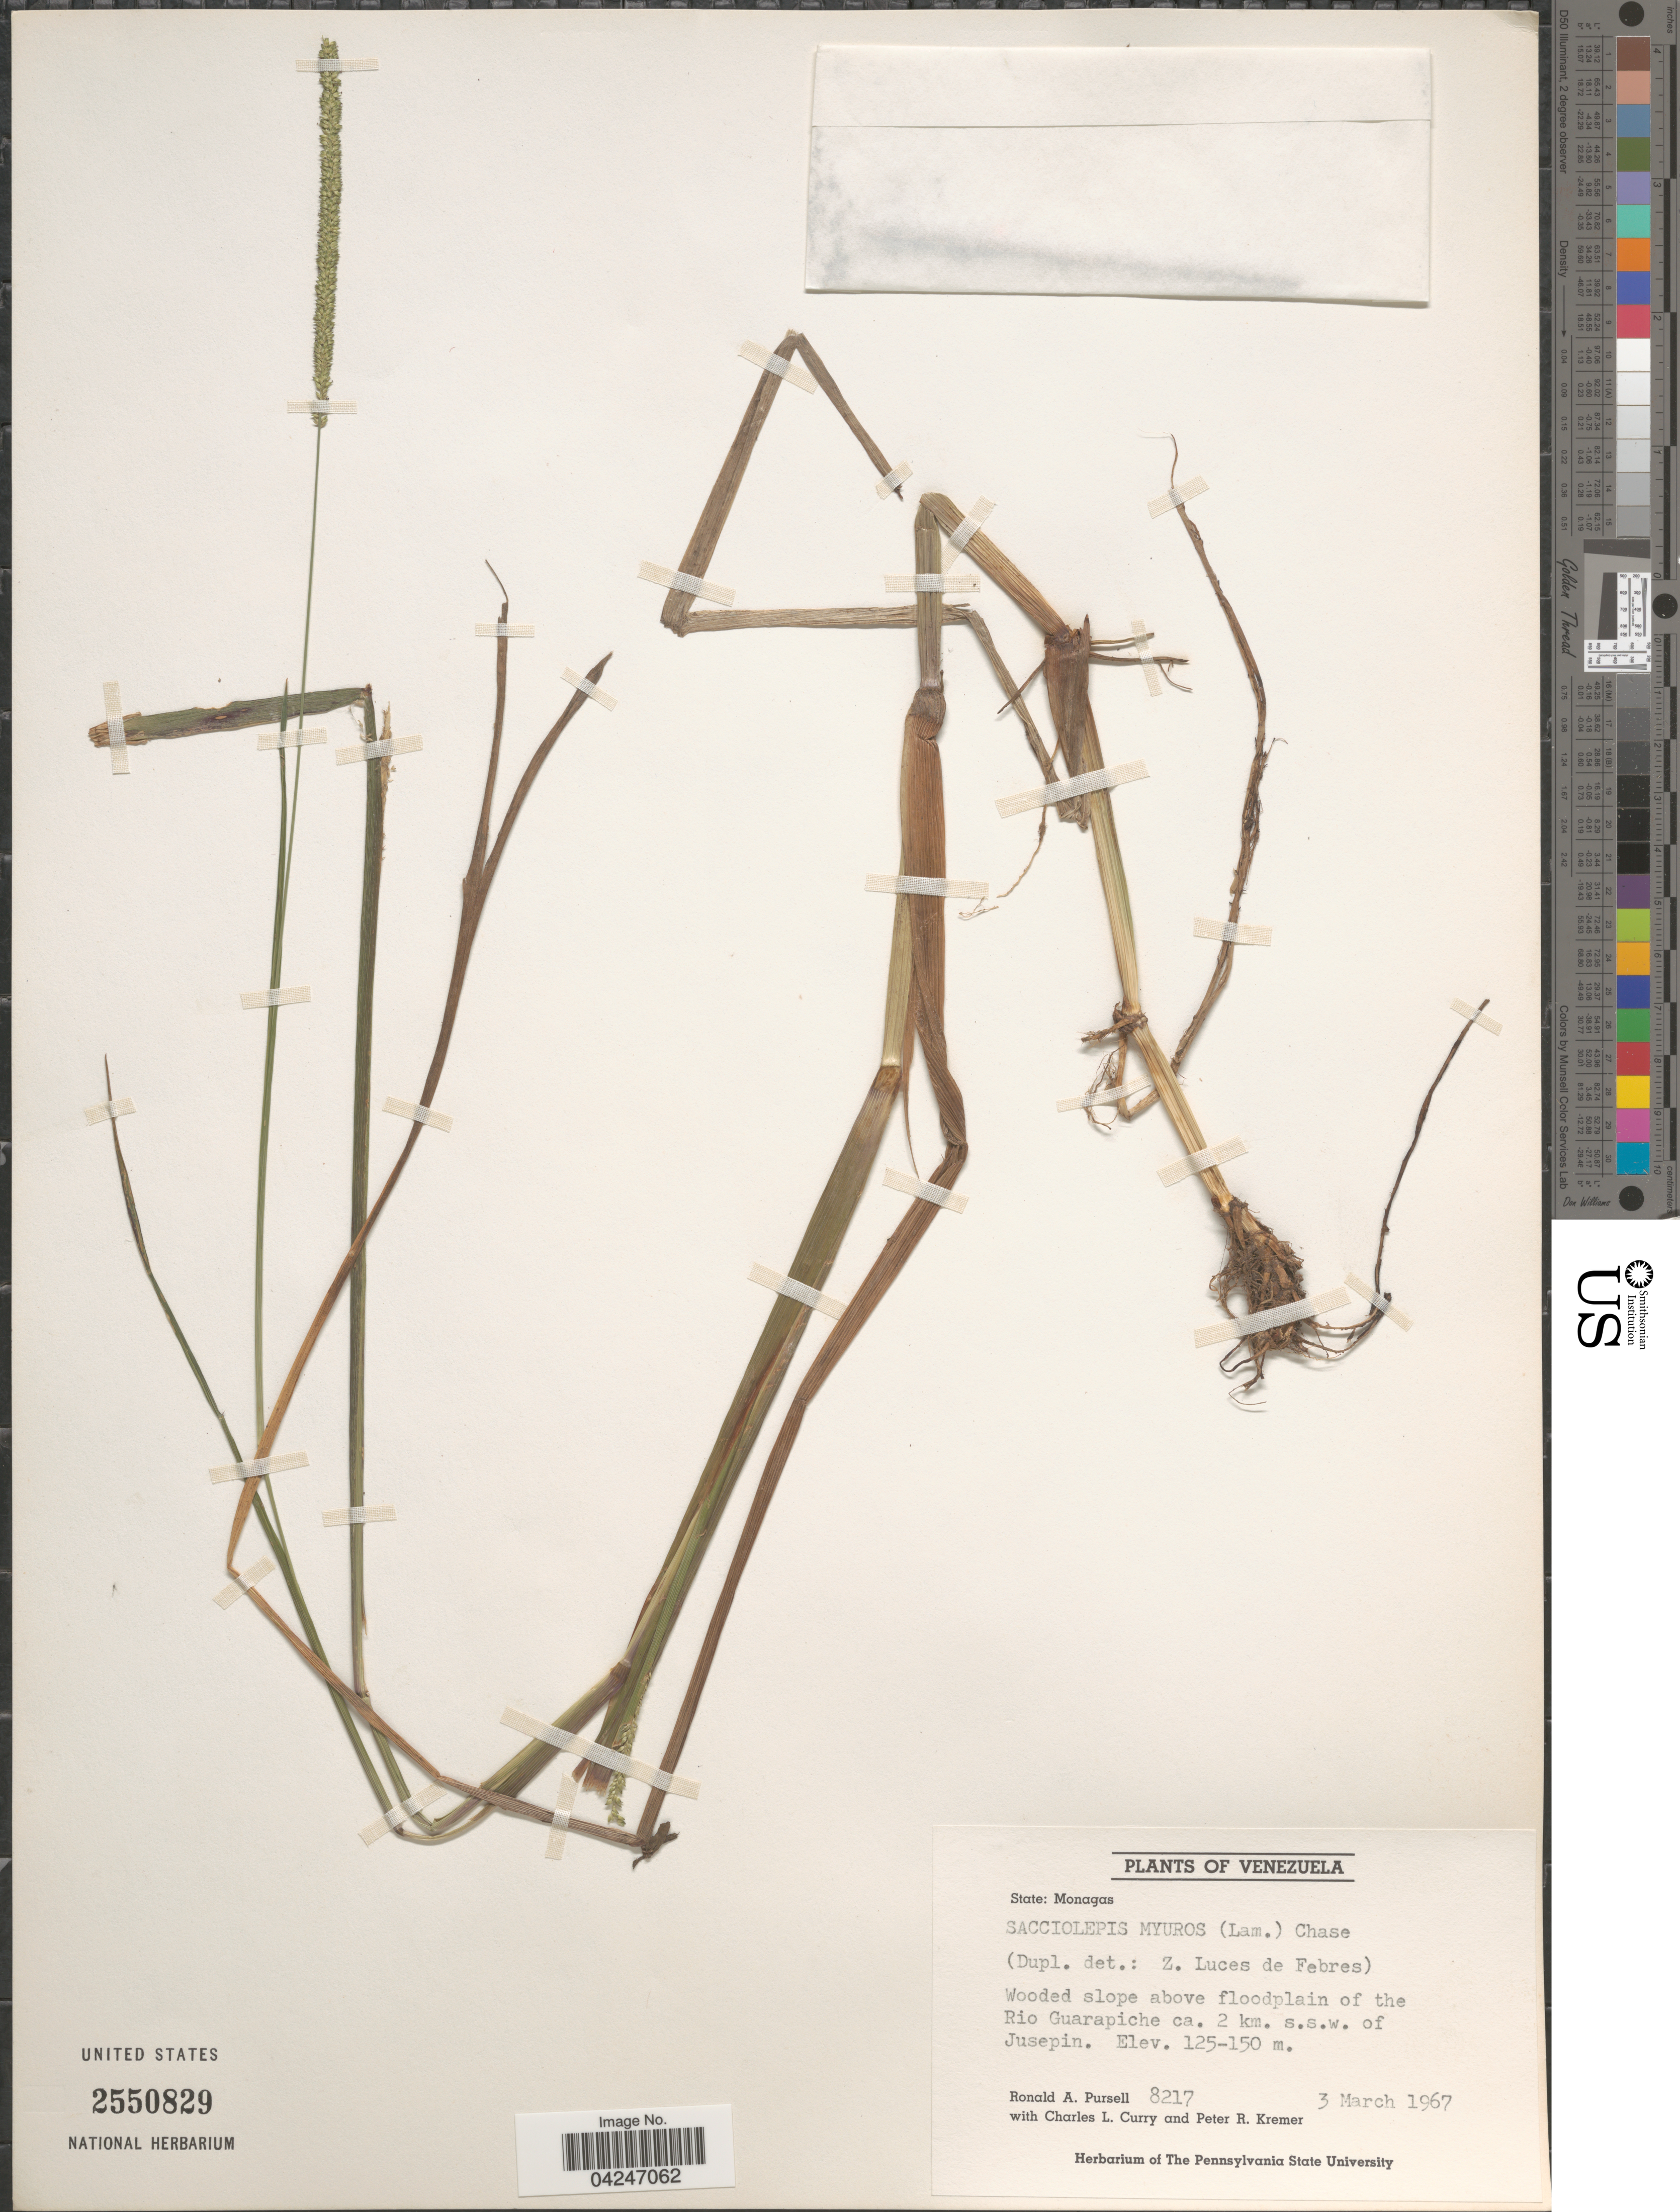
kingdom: Plantae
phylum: Tracheophyta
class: Liliopsida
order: Poales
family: Poaceae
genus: Sacciolepis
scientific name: Sacciolepis myuros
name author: (Lam.) Chase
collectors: R. A. Pursell, C. L. Curry & P. Kremer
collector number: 8217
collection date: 1967-03-03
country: Venezuela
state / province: Monagas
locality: Wooded slope above floodplain of the Rio Guarapiche ca. 2 km. s.s.w. of Jusepin.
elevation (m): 125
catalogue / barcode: US 2550829